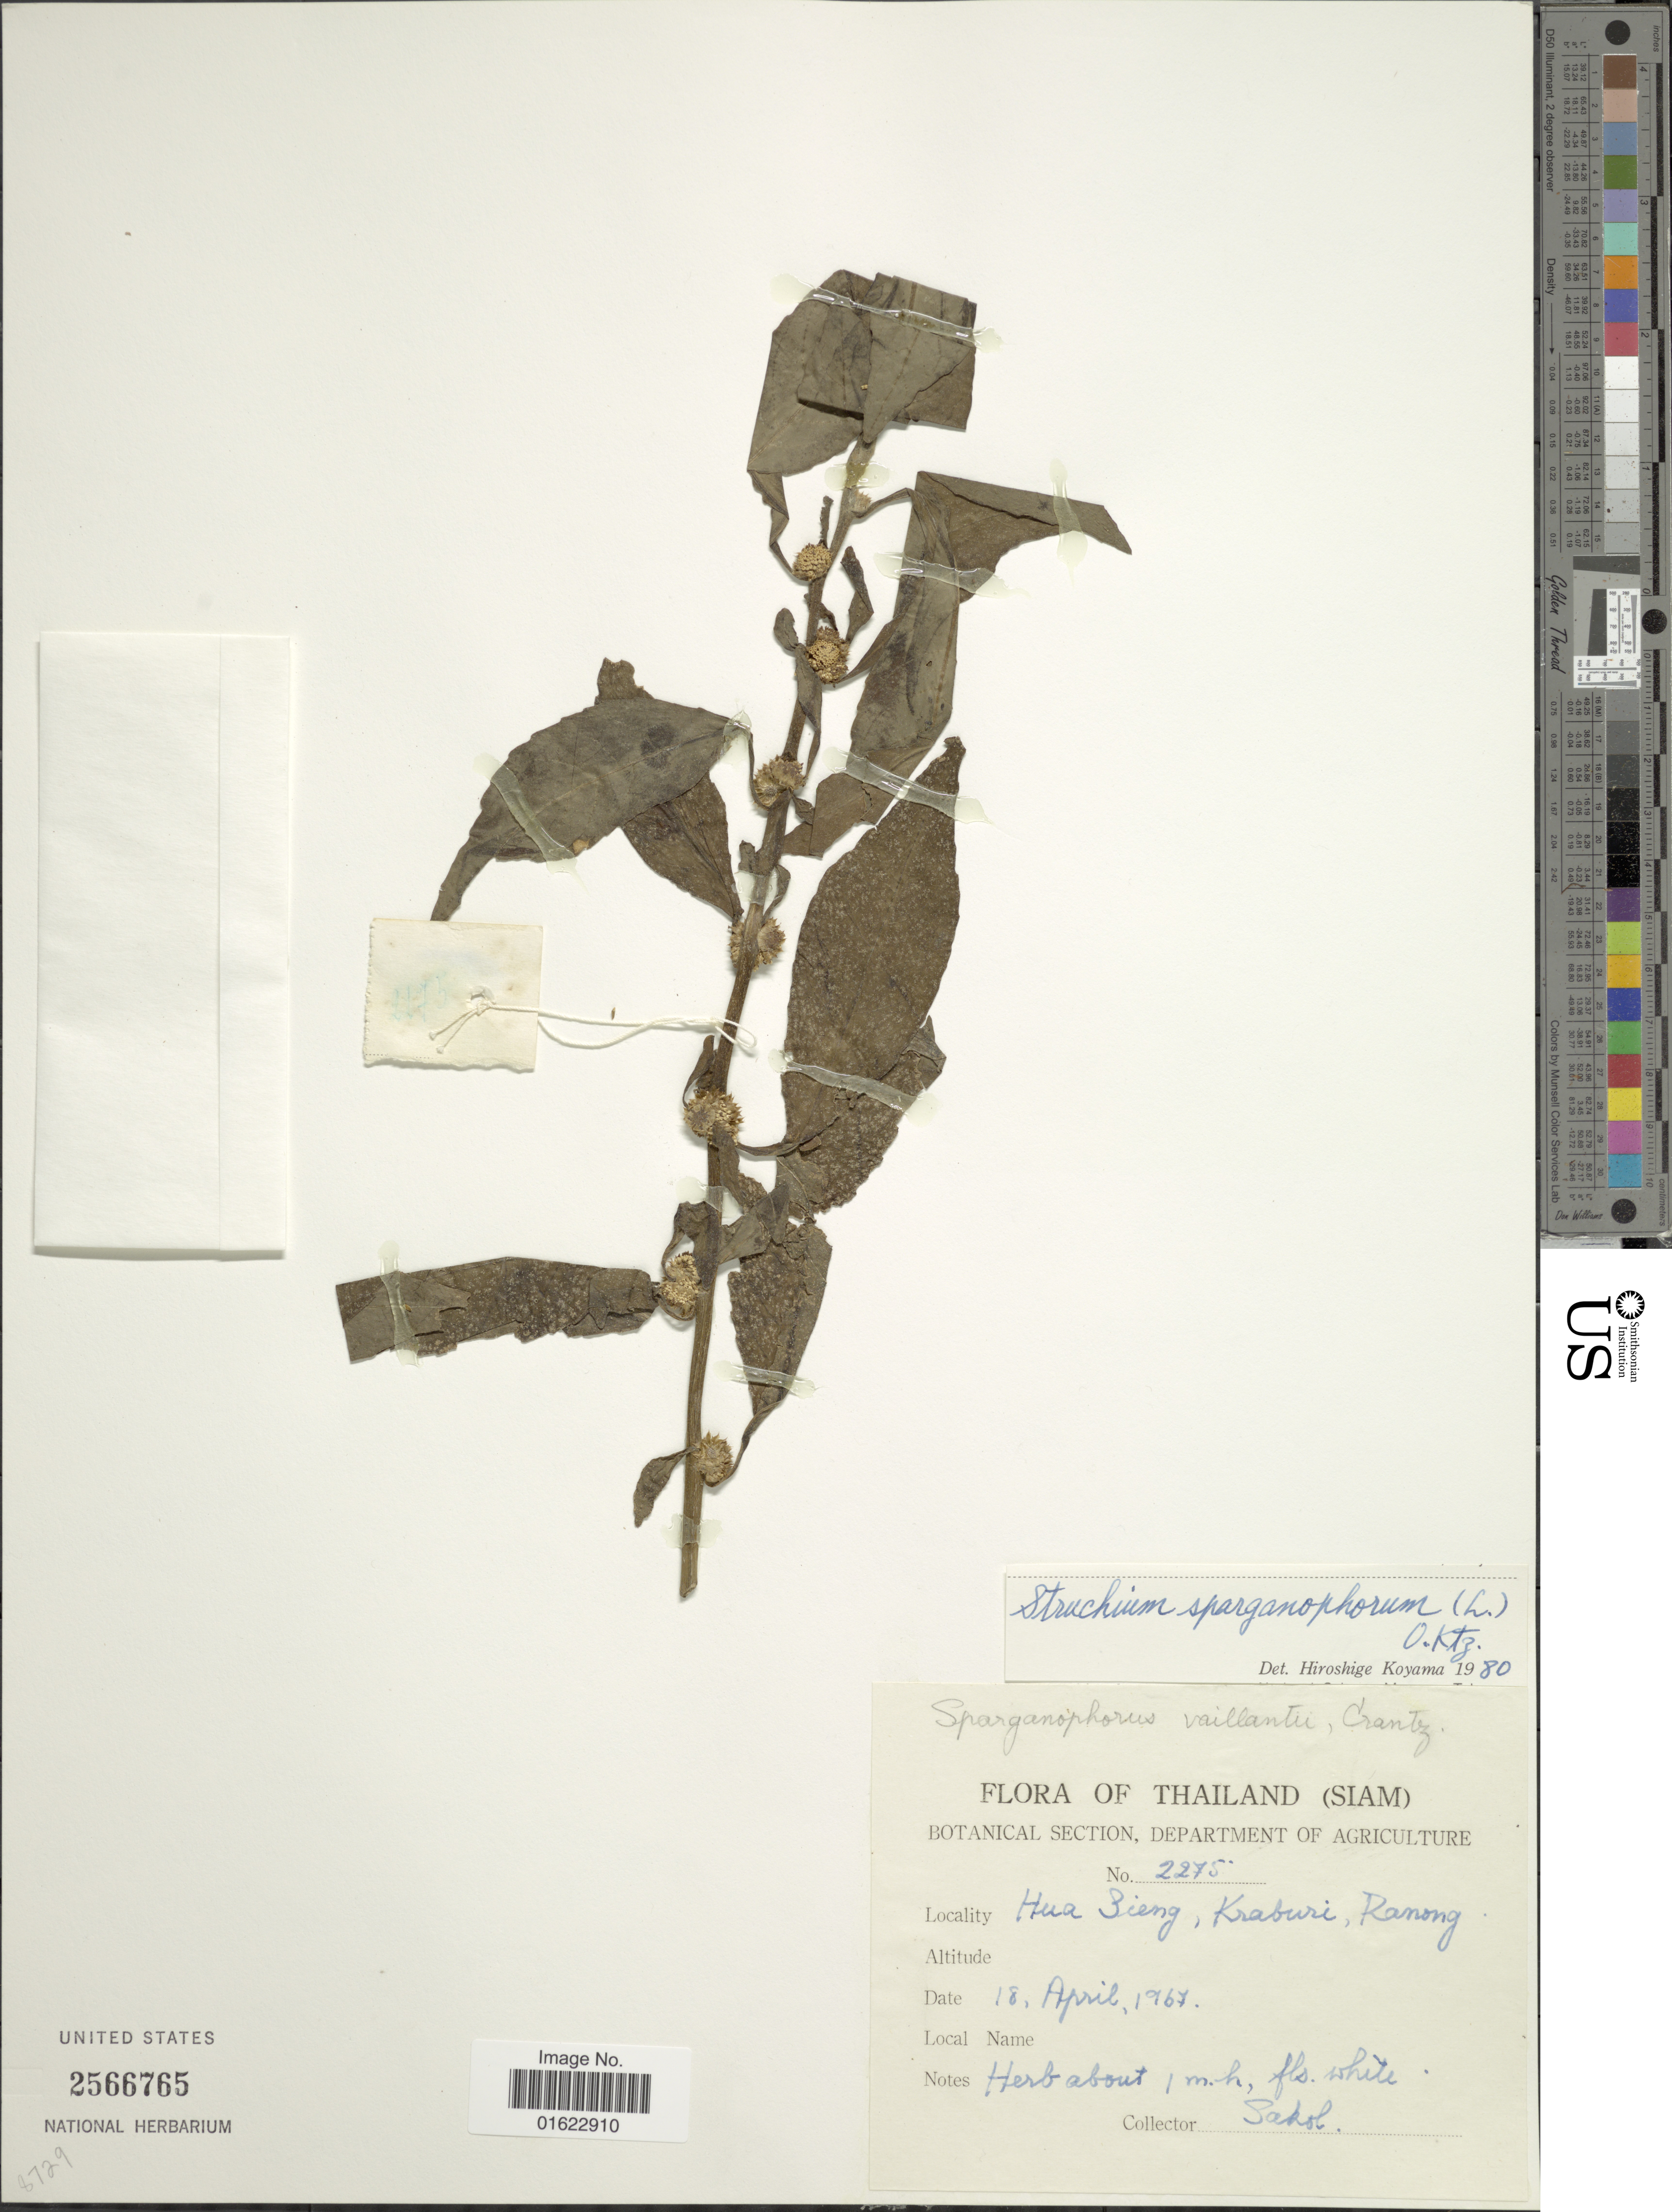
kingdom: Plantae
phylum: Tracheophyta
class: Magnoliopsida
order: Asterales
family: Asteraceae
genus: Struchium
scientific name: Struchium sparganophorum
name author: (L.) Kuntze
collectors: Sakol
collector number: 2275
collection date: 1967-04-18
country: Thailand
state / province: Ranong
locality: Thailand (Siam), Hua Sieng, Kraburi, Ranong.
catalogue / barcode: US 2566765